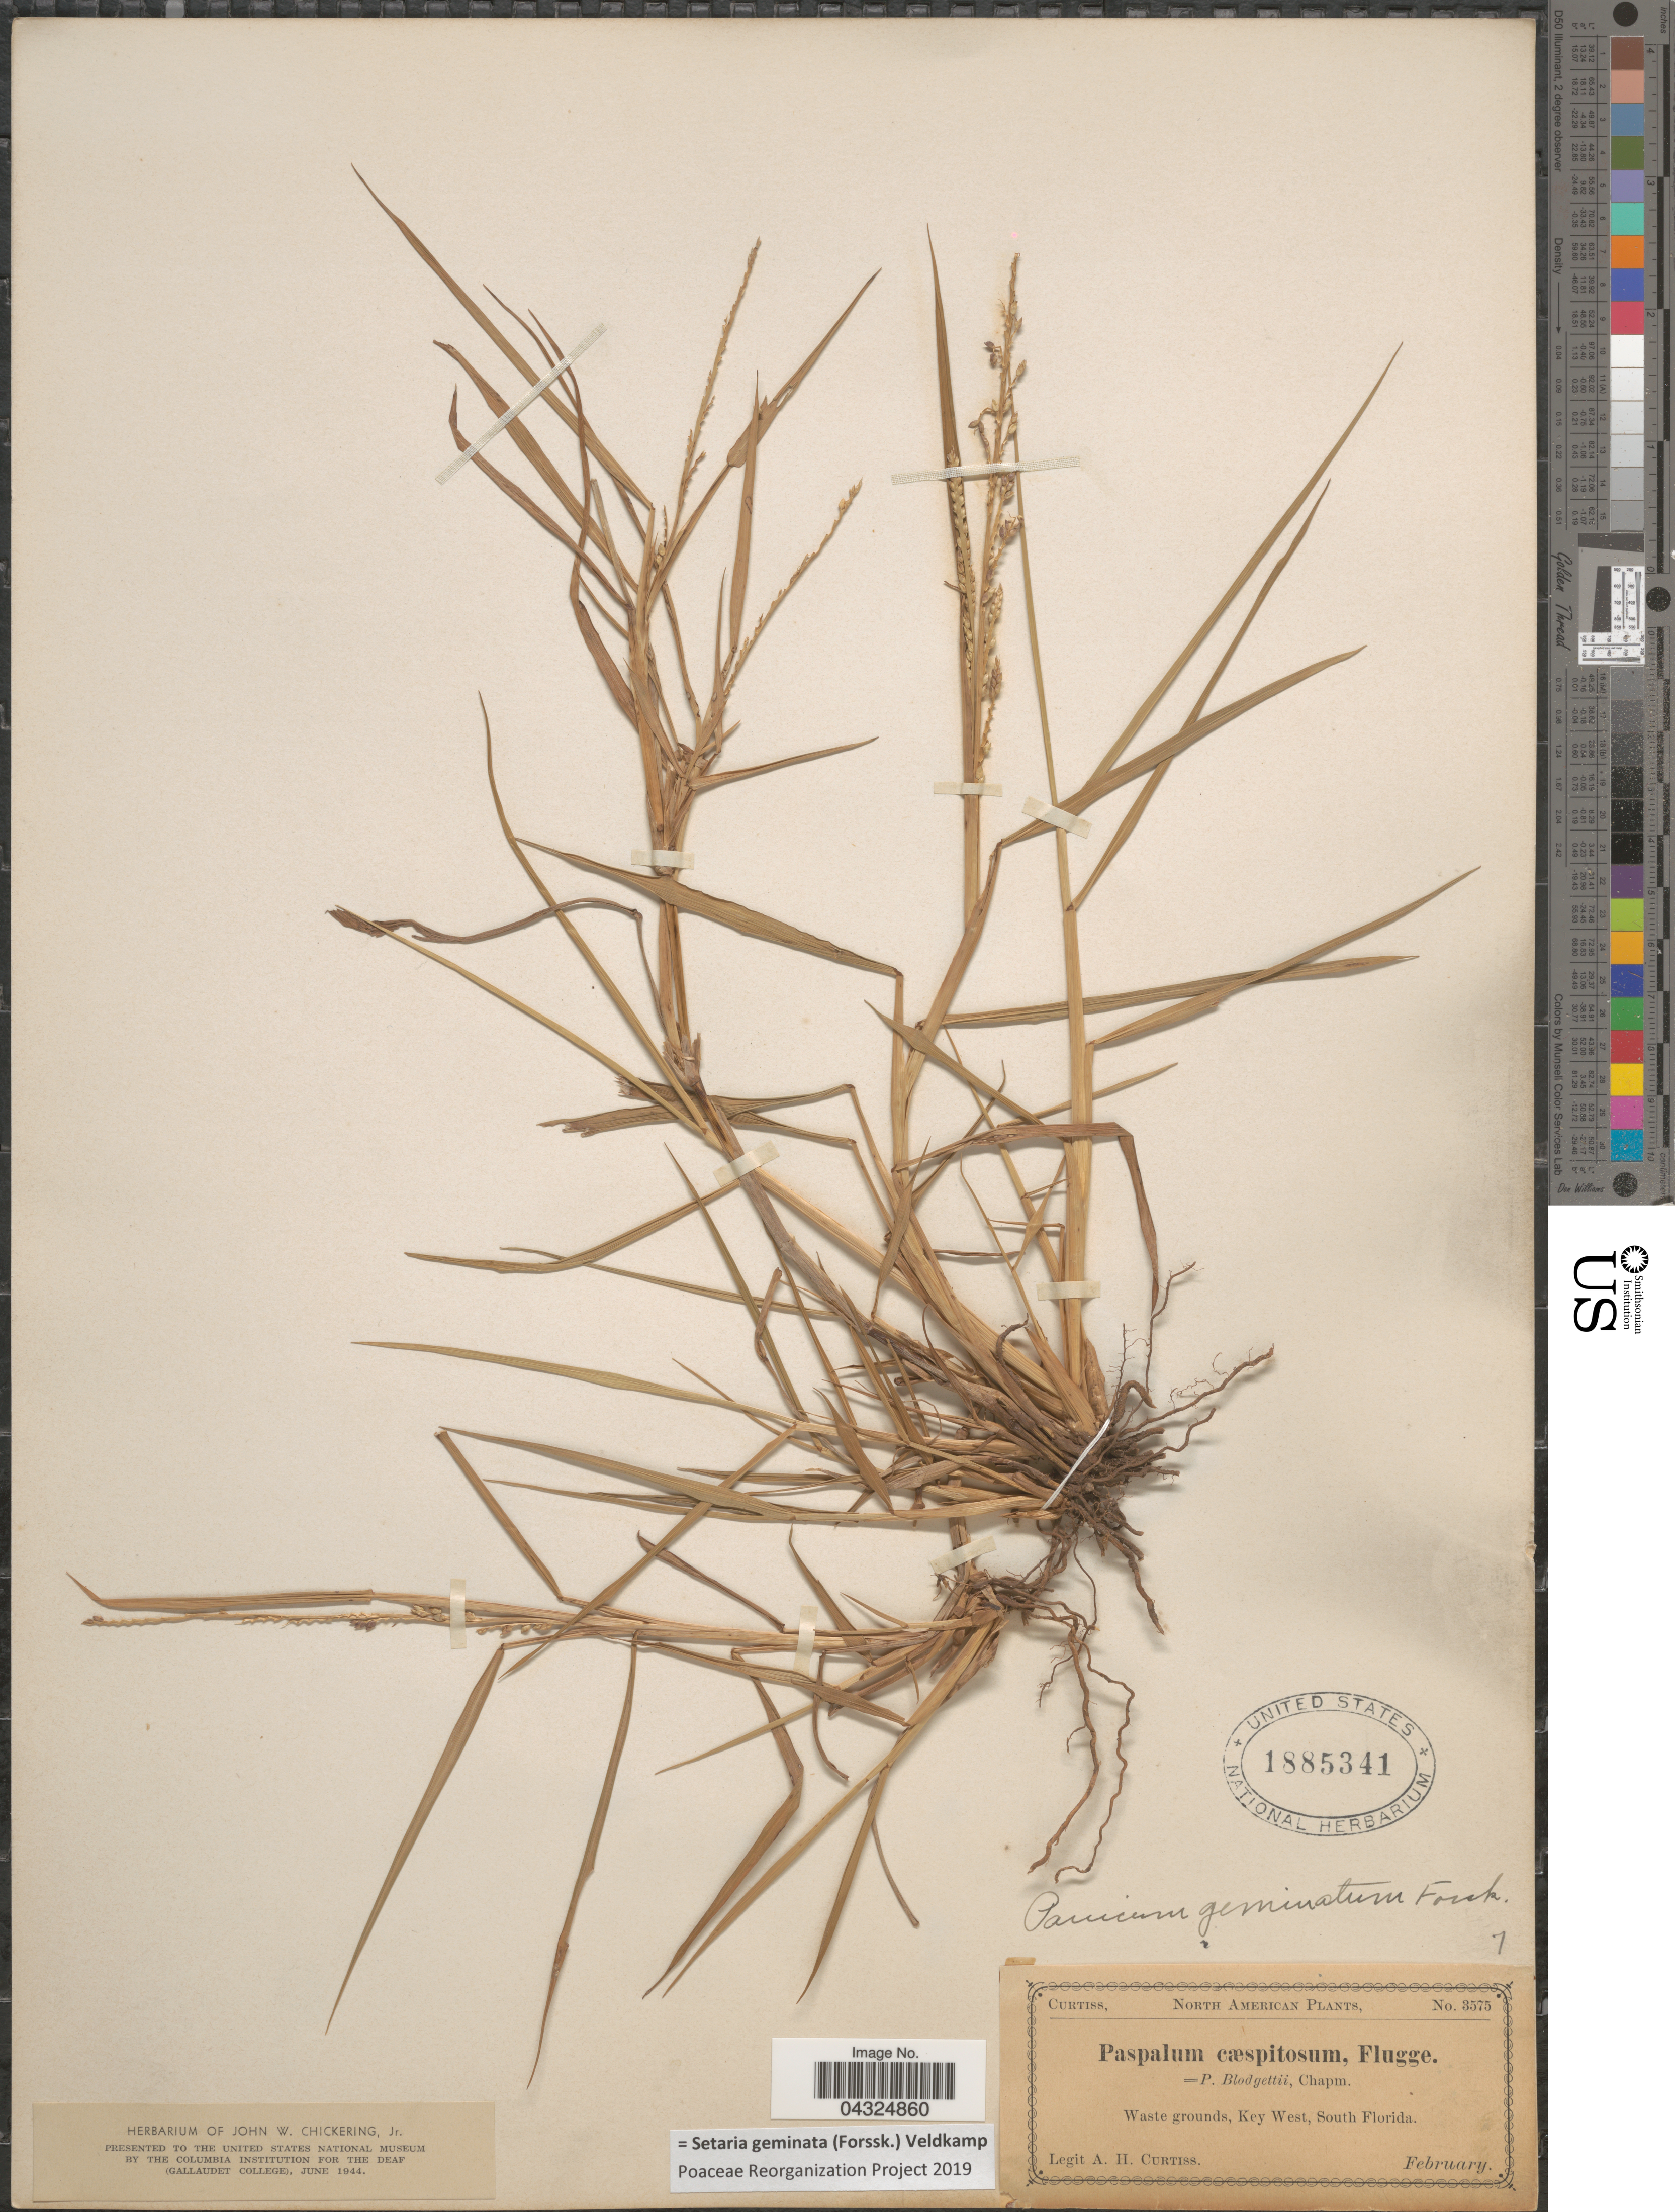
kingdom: Plantae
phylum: Tracheophyta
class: Liliopsida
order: Poales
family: Poaceae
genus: Setaria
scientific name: Setaria geminata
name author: (Forssk.) Veldkamp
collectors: A. H. Curtiss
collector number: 3575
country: United States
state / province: Florida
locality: Waste grounds, Key West, South Florida.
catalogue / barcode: US 1885341